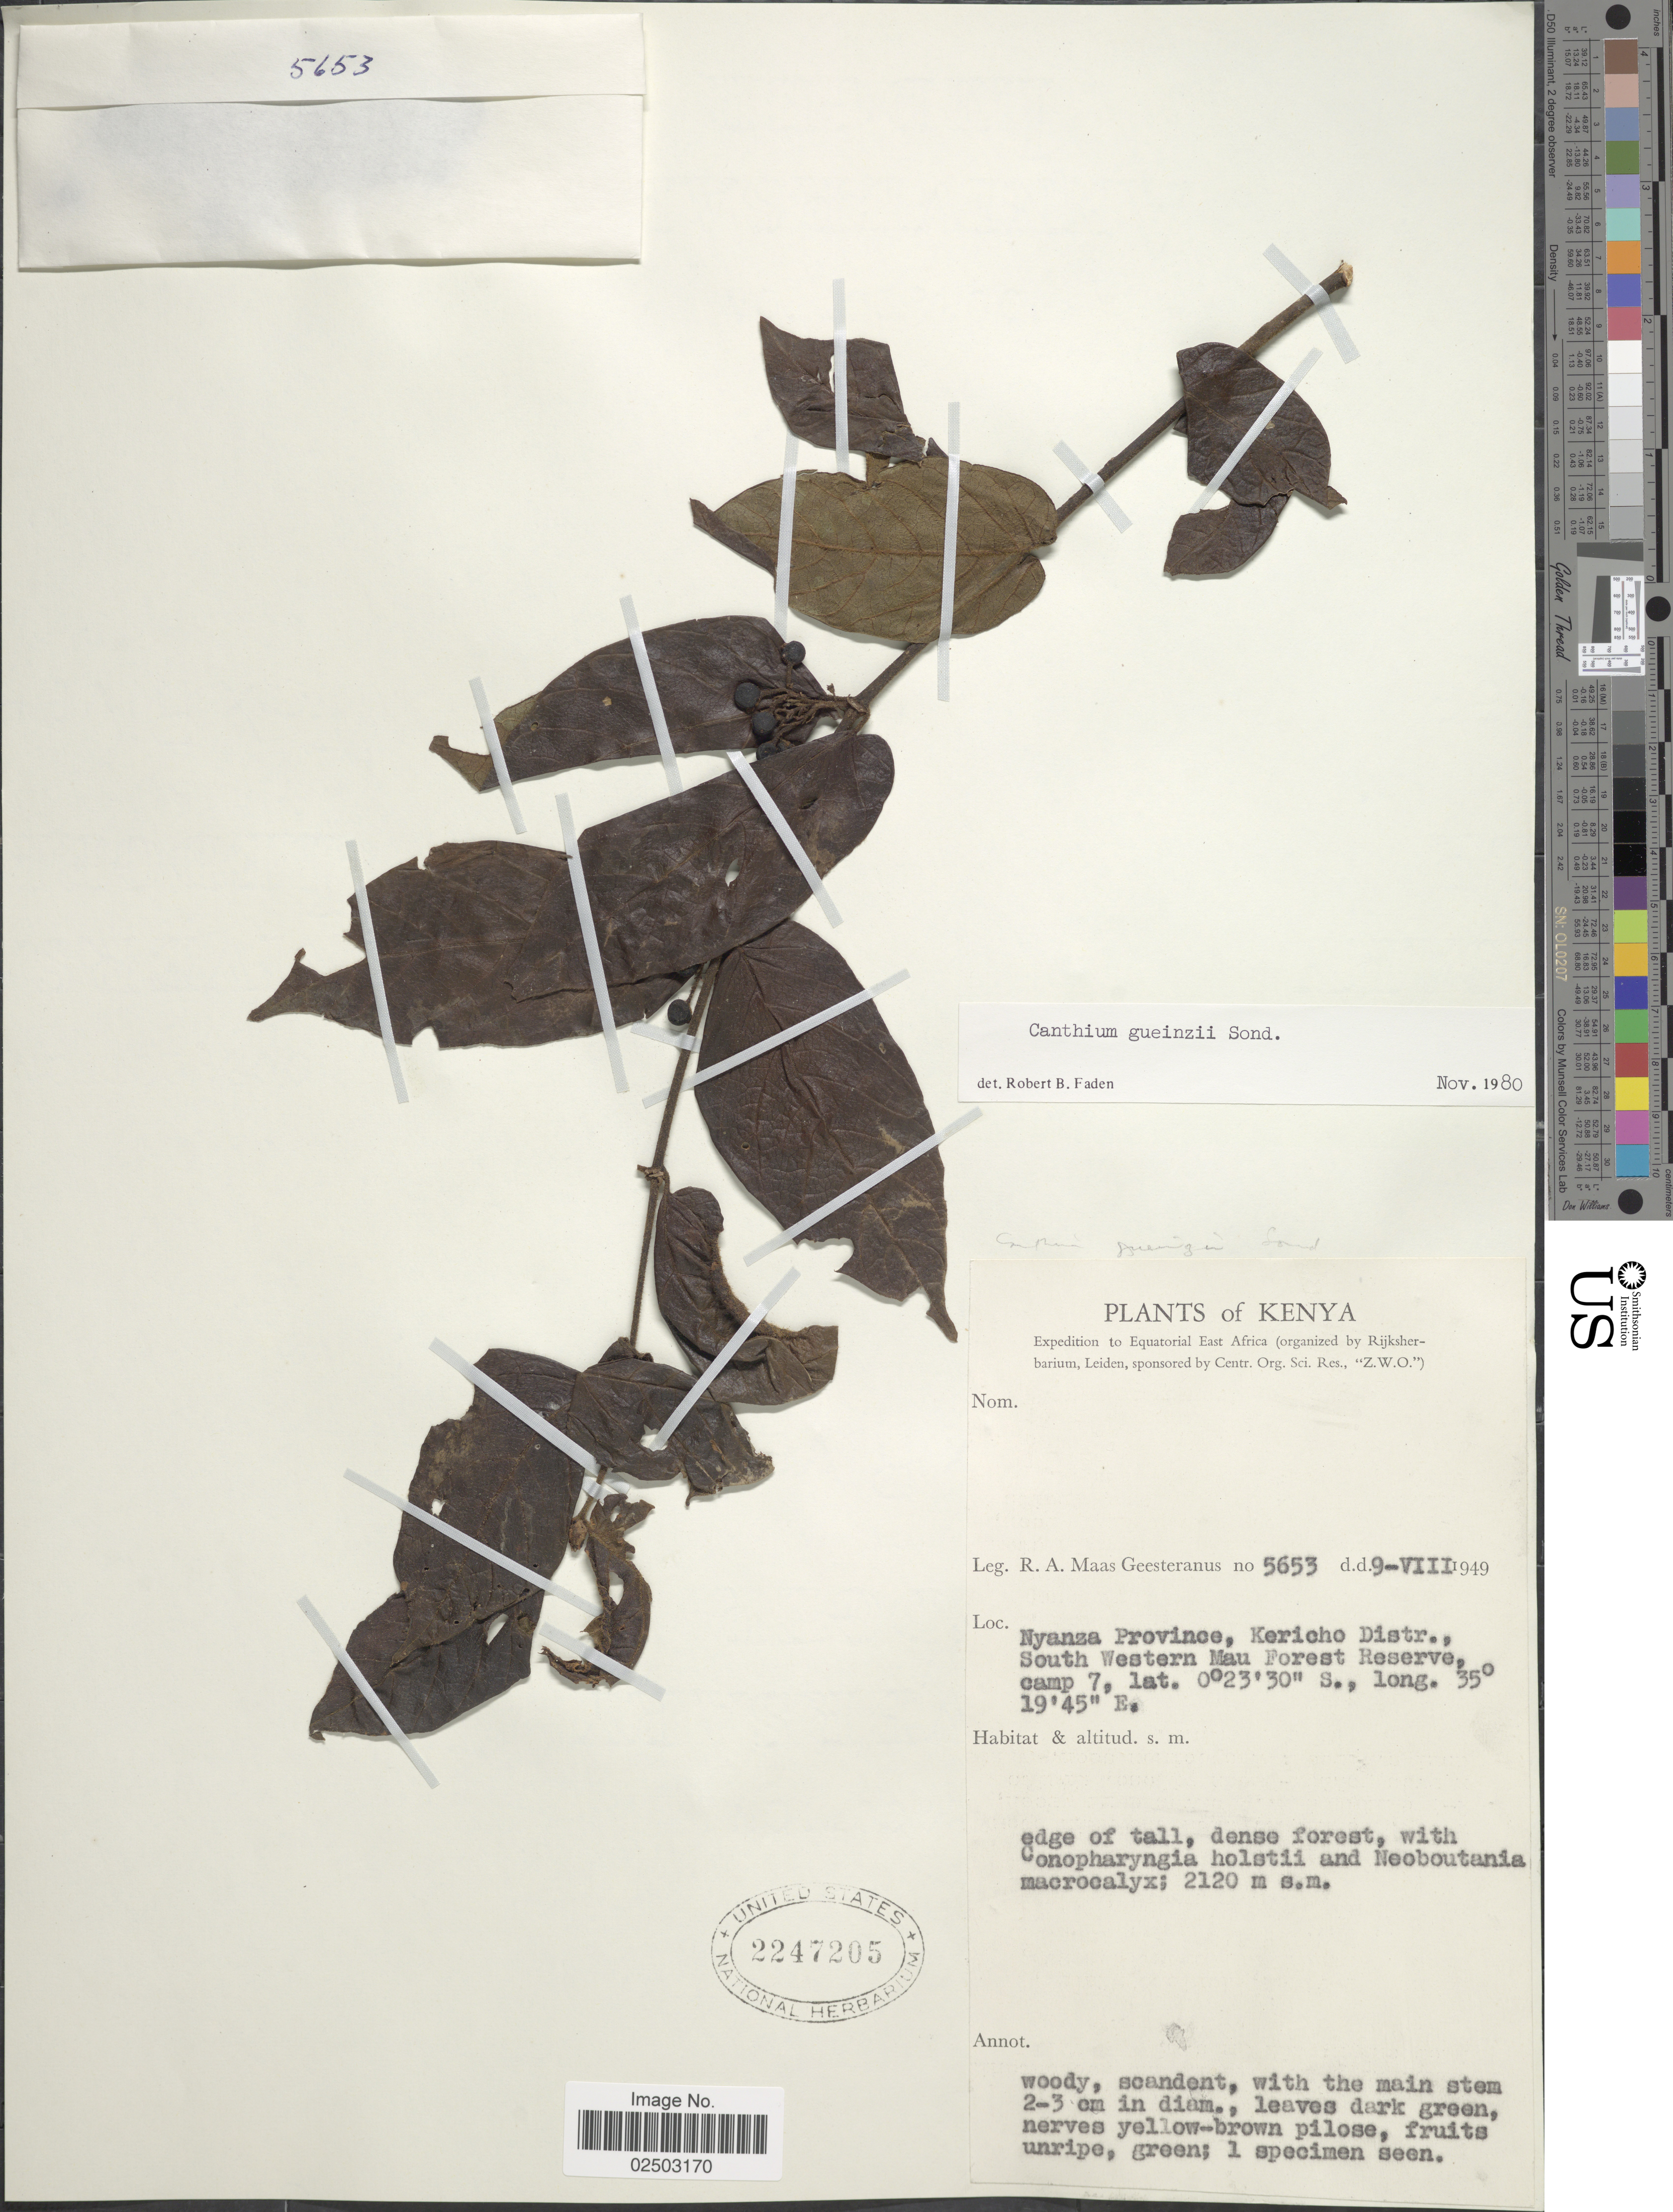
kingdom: Plantae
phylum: Tracheophyta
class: Magnoliopsida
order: Gentianales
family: Rubiaceae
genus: Canthium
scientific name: Canthium gueinzii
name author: Sond.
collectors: R. A. Maas Geesteranus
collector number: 5653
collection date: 1949-08-09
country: Kenya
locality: Nyanza Province, Kericho Distr., South Western Mau Forest Reserve, camp 7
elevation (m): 2120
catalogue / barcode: US 2247205